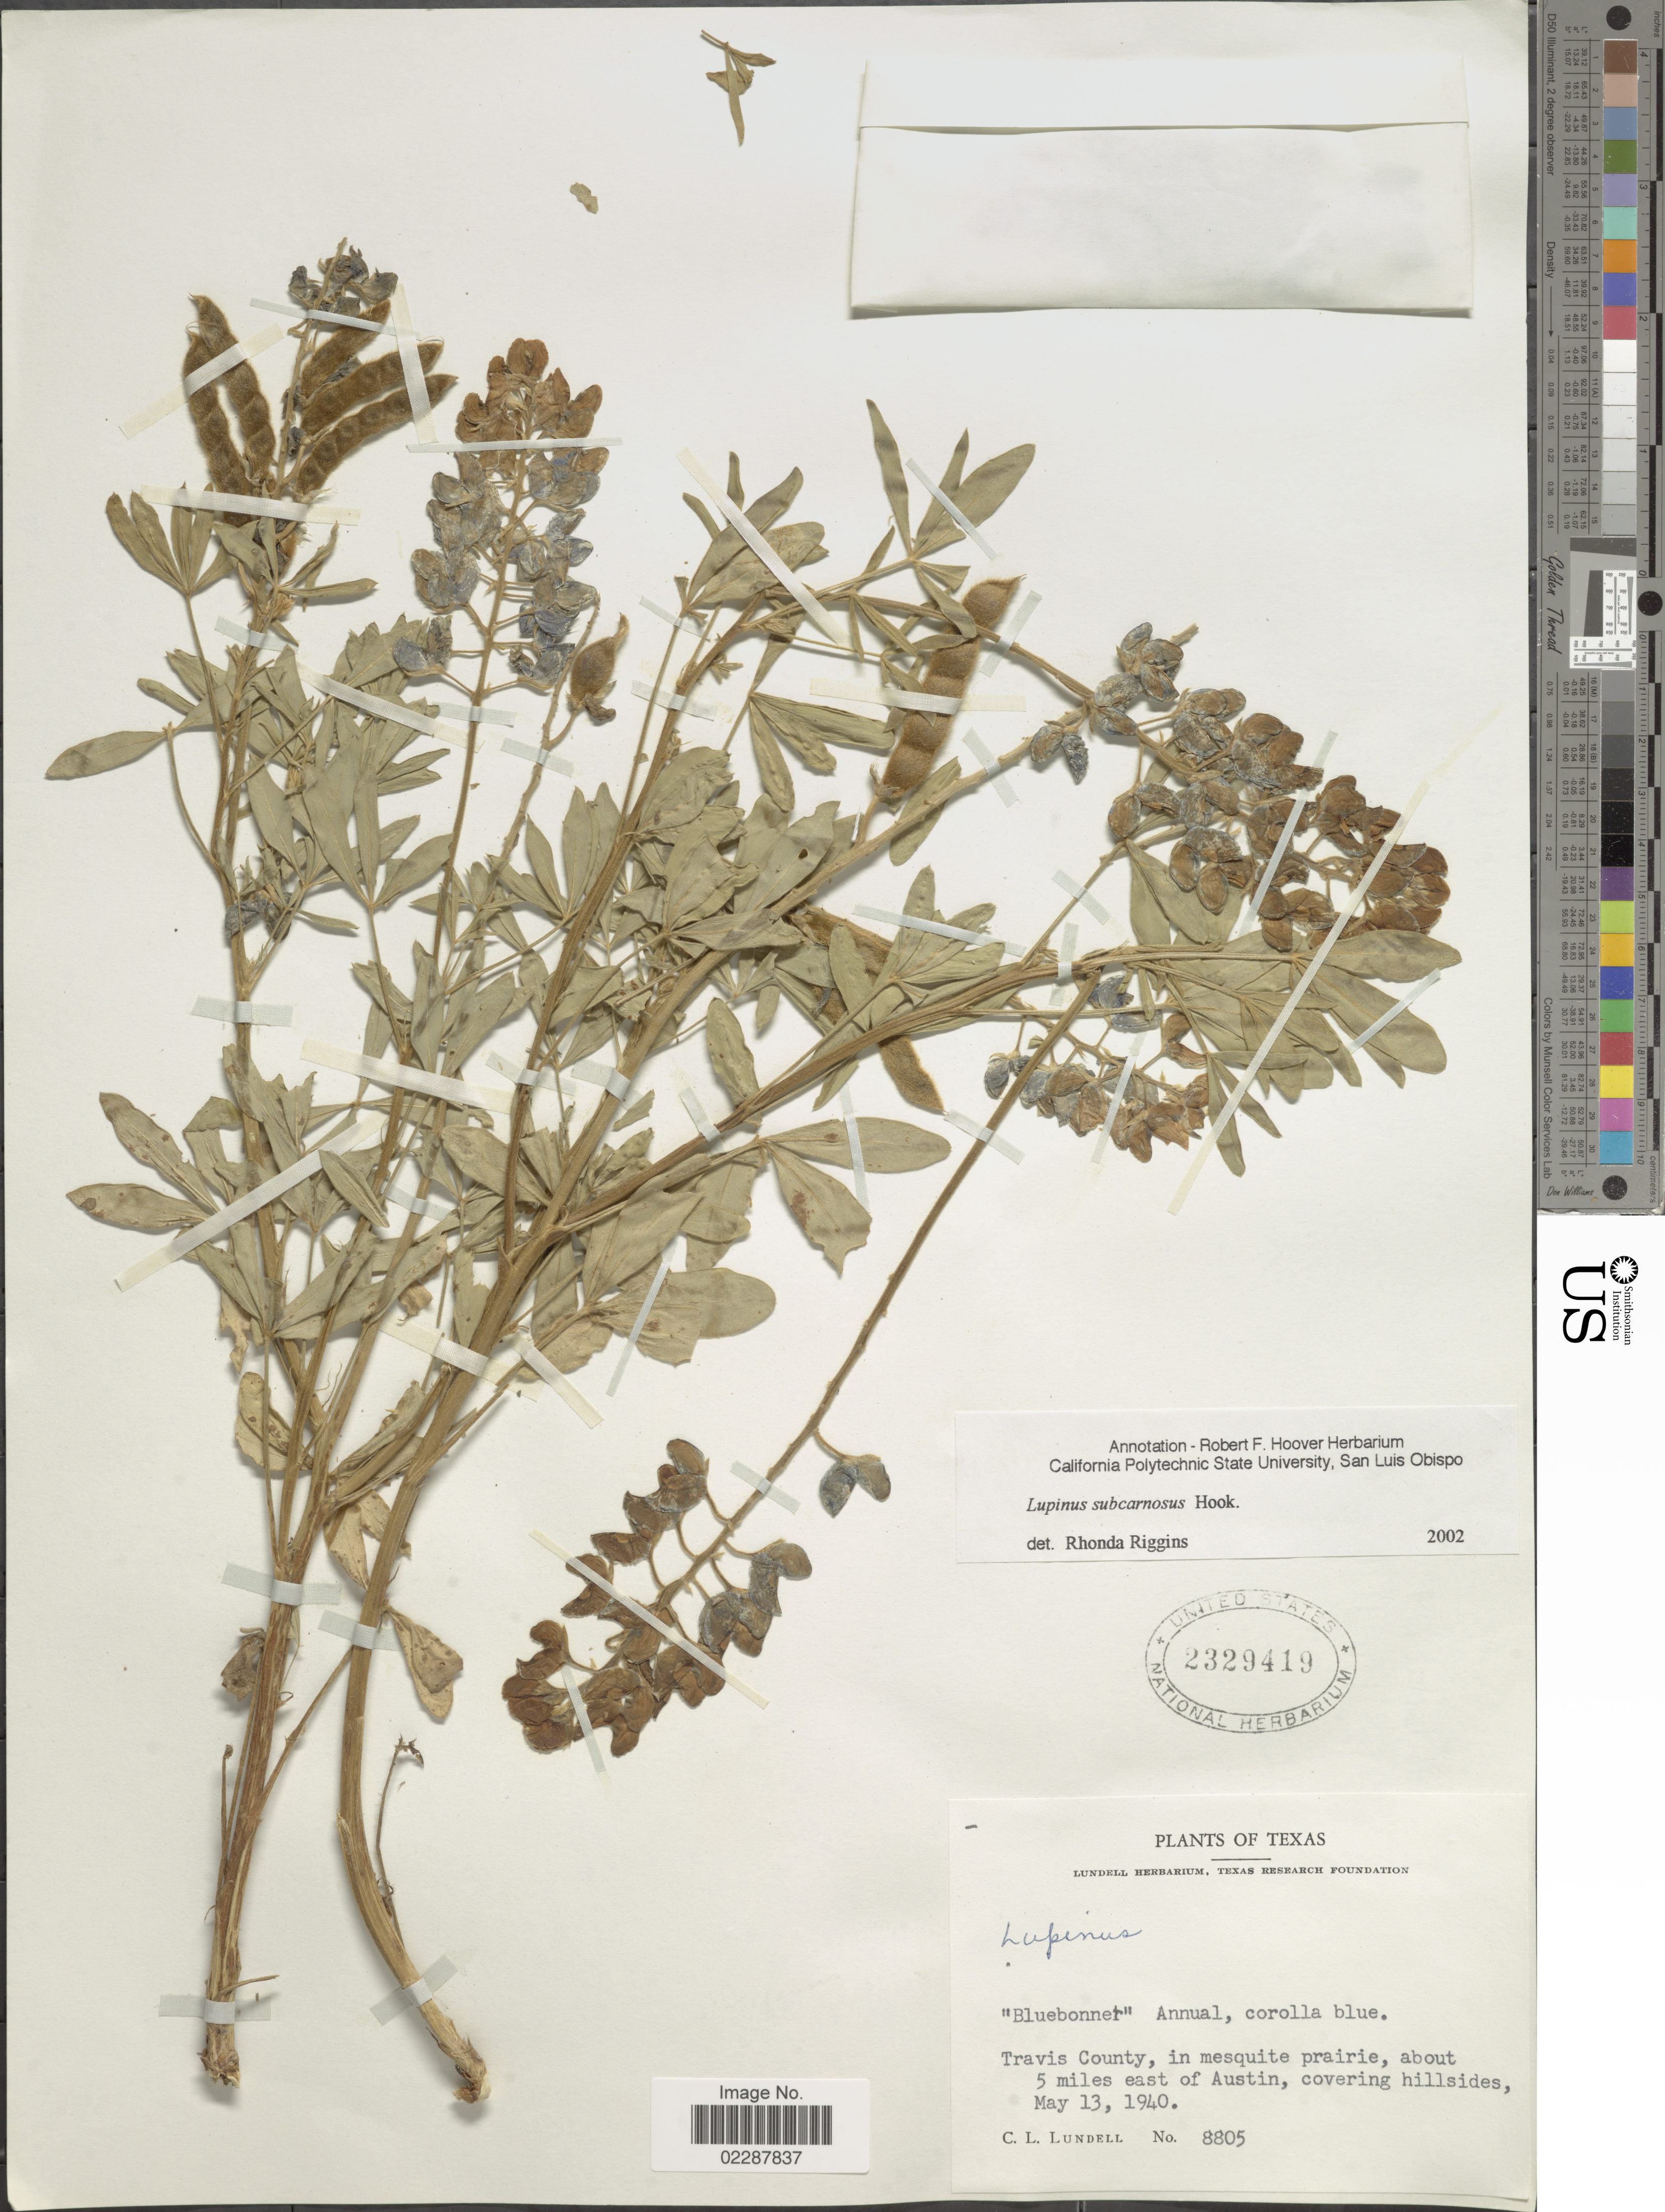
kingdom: Plantae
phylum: Tracheophyta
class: Magnoliopsida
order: Fabales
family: Fabaceae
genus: Lupinus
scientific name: Lupinus subcarnosus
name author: Hook.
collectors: C. L. Lundell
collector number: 8805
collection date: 1940-05-13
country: United States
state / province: Texas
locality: Travis County, about 5 miles east of Austin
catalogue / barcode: US 2329419